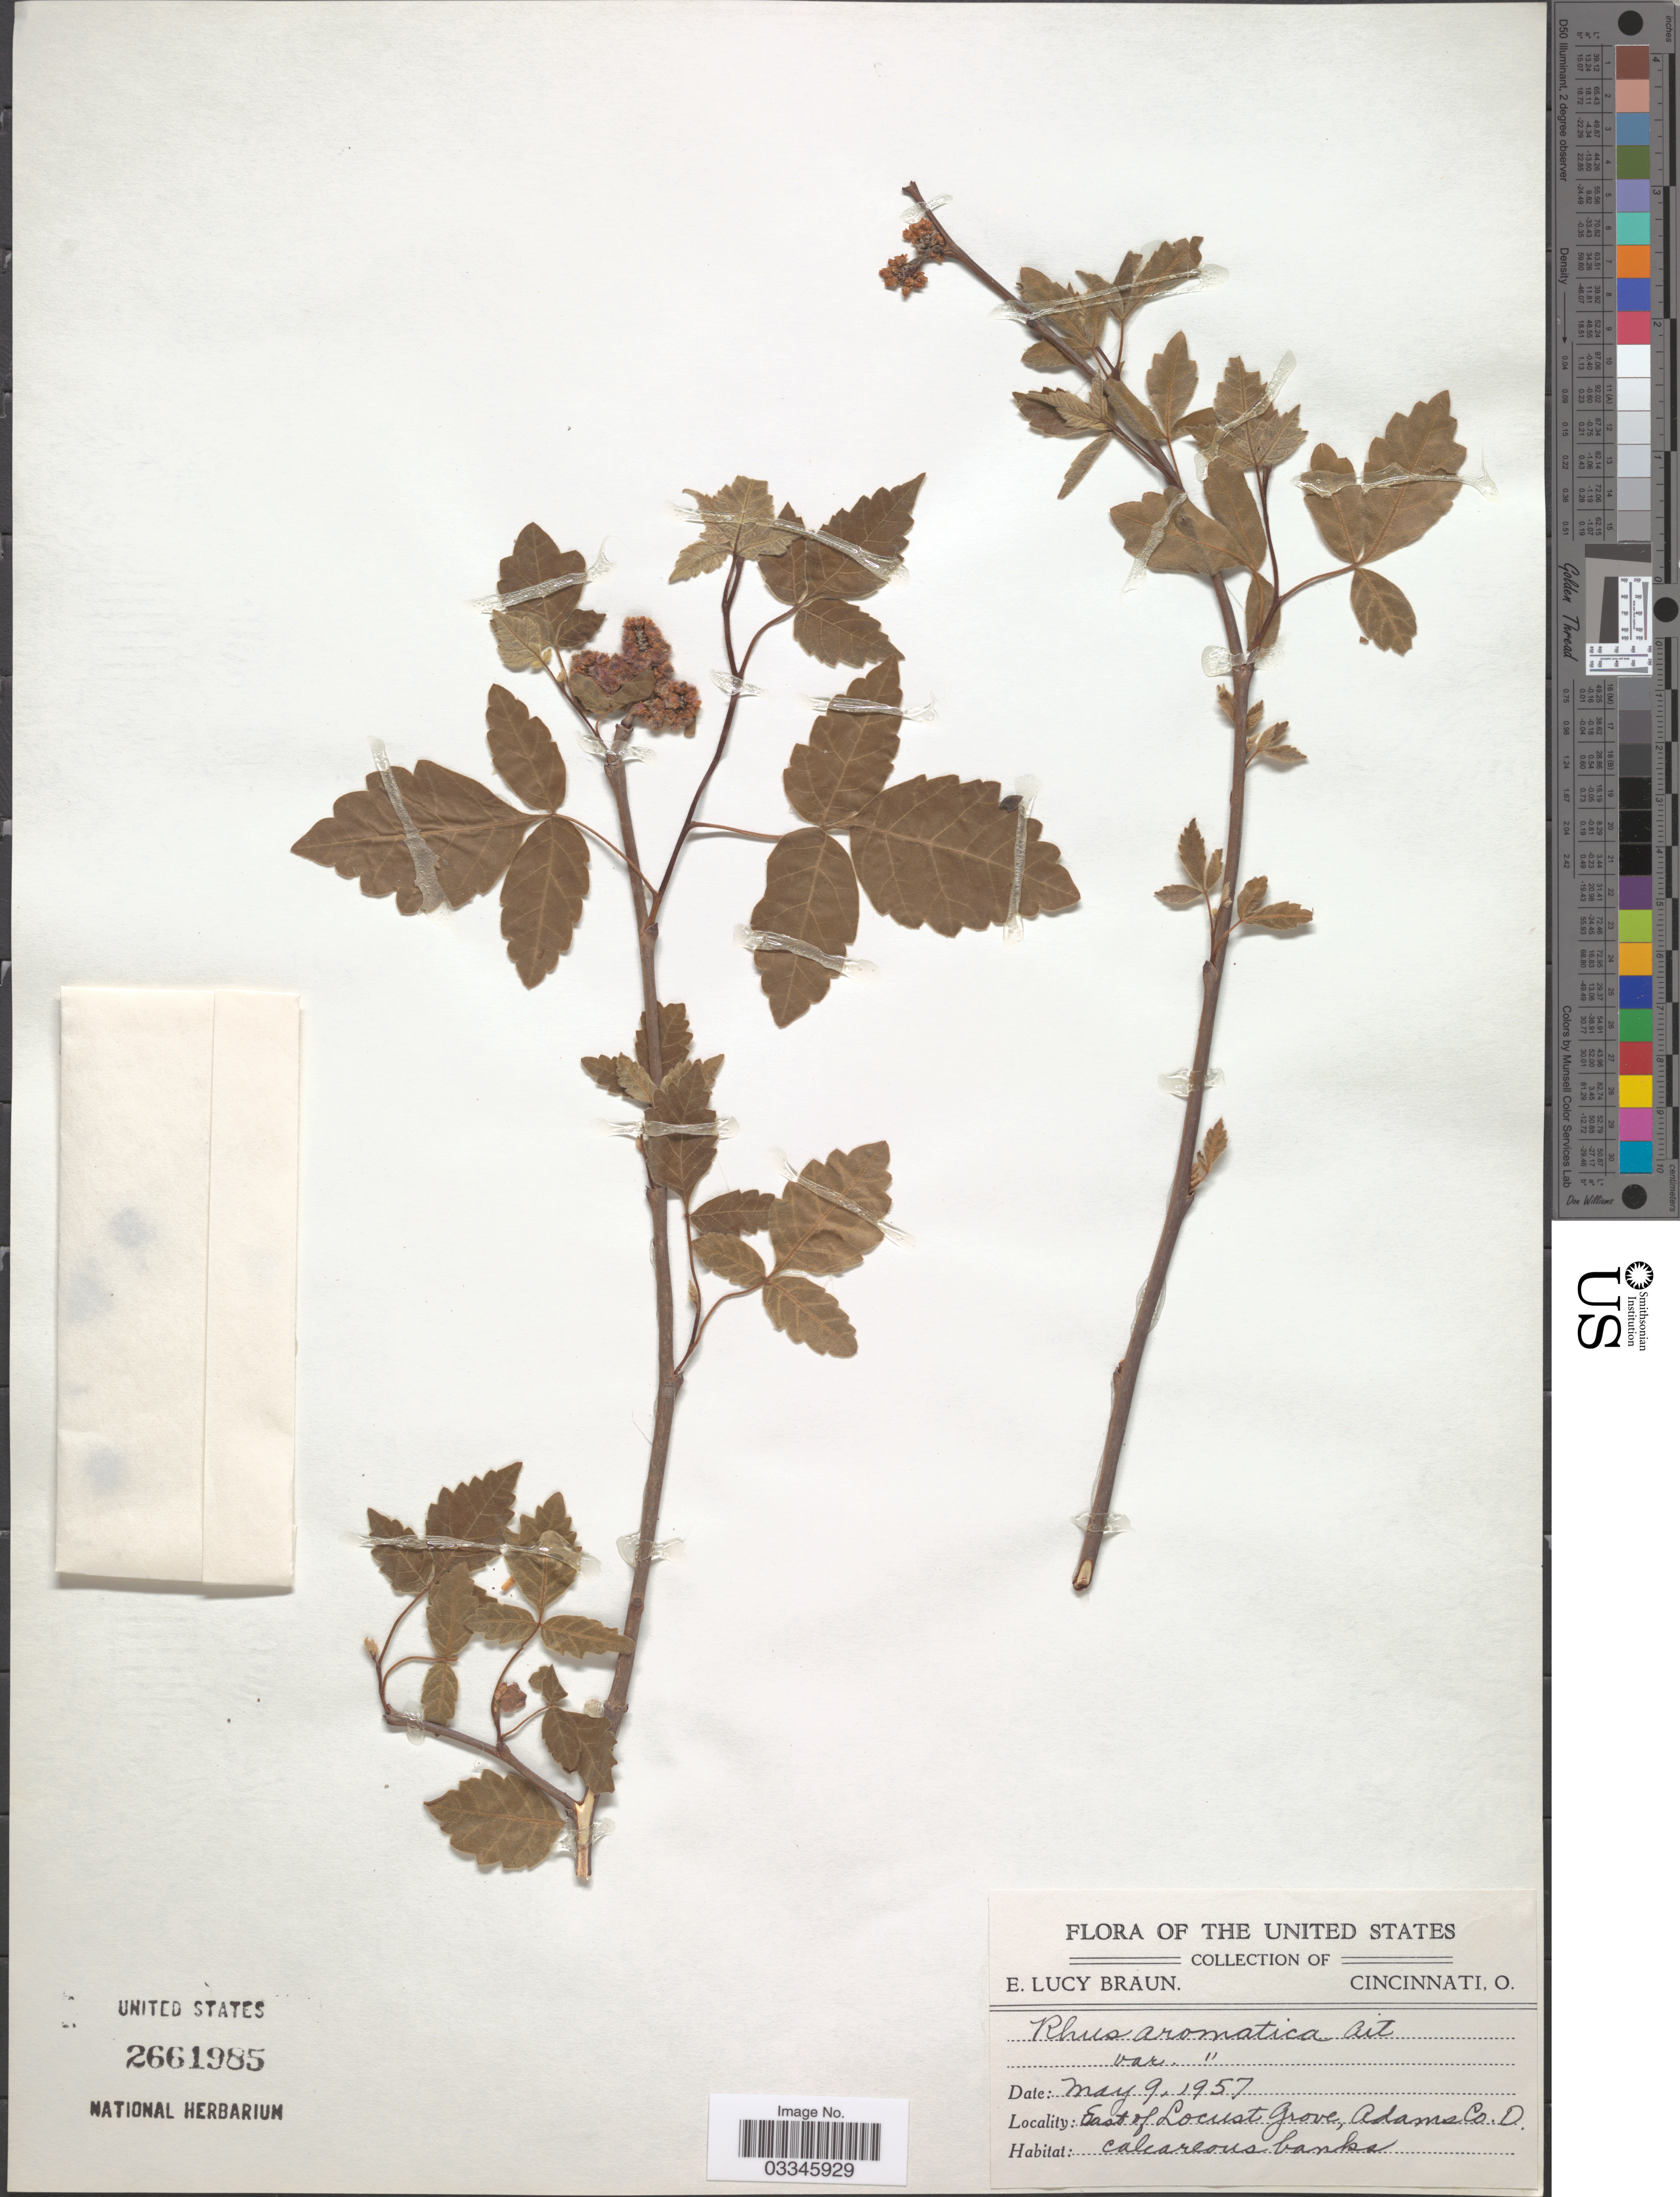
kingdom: Plantae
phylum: Tracheophyta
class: Magnoliopsida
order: Sapindales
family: Anacardiaceae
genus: Rhus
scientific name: Rhus crenata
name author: Thunb.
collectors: E. L. Braun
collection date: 1957-05-09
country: United States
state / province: Ohio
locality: East of Locust Grove, Adams Co.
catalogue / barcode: US 2661985